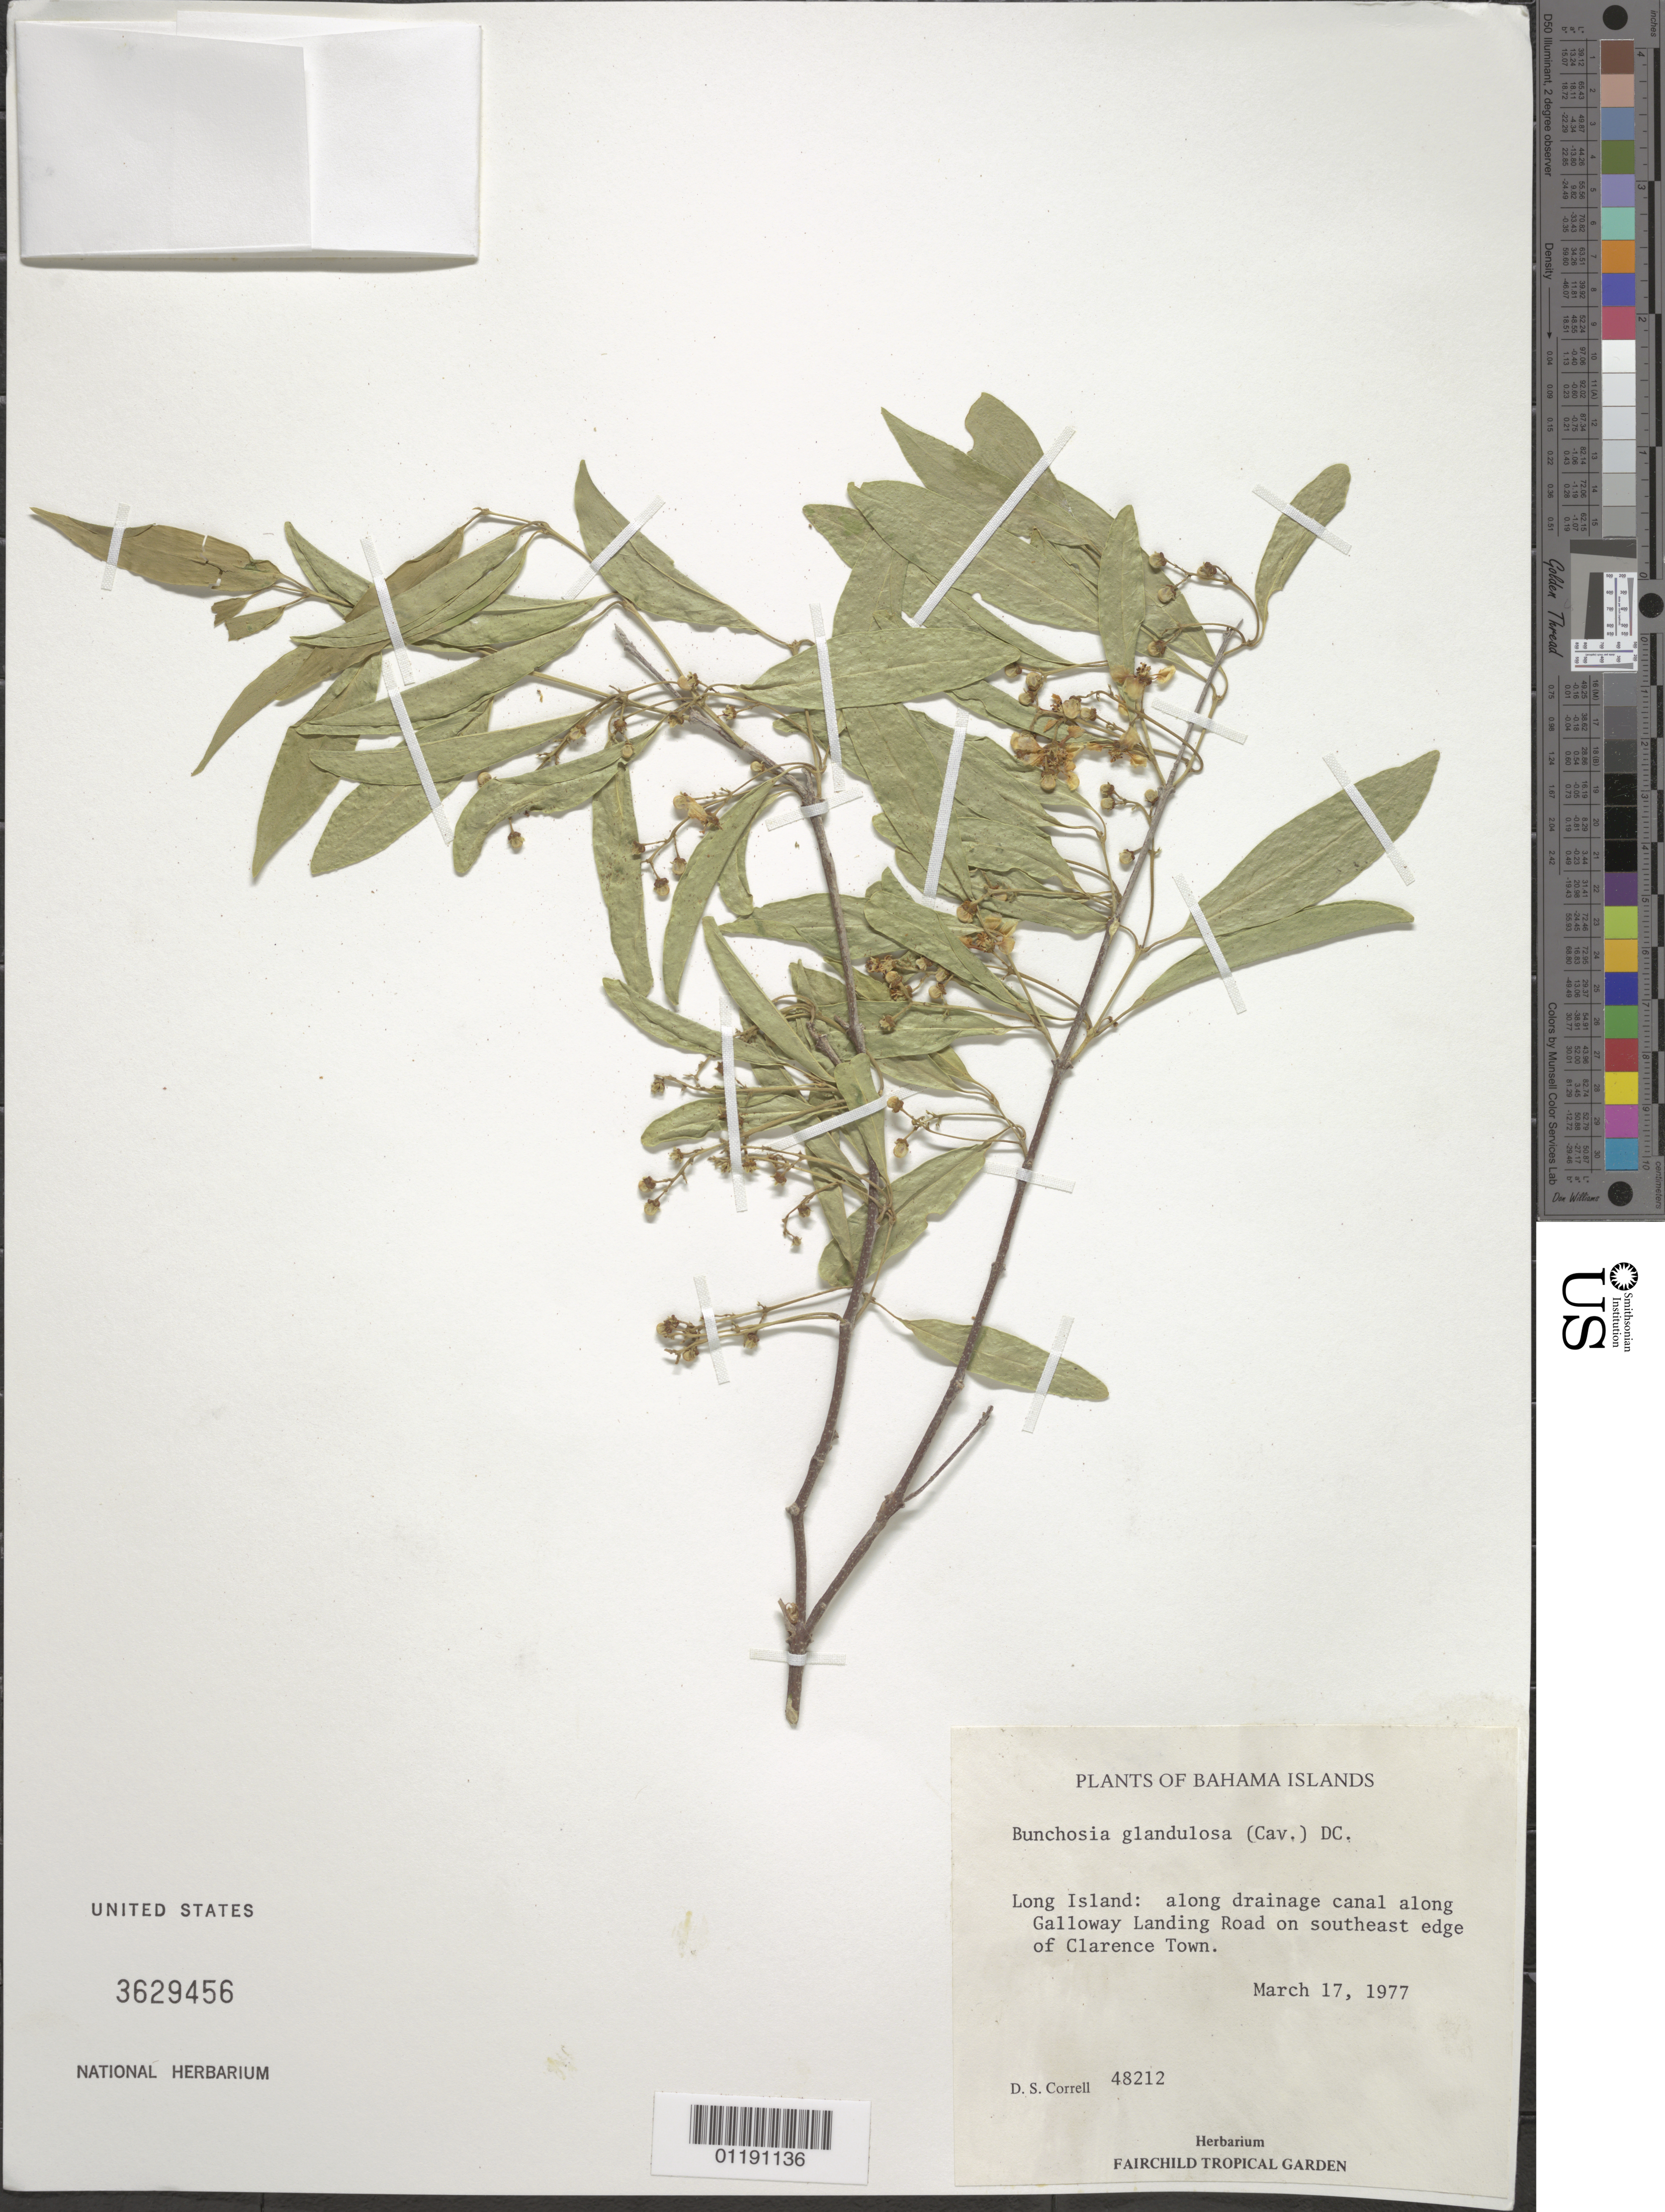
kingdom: Plantae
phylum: Tracheophyta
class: Magnoliopsida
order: Malpighiales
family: Malpighiaceae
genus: Bunchosia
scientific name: Bunchosia glandulosa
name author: (Cav.) DC.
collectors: D. S. Correll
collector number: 48212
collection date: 1977-03-17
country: Bahamas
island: Long Island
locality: Along drainage canal along Galloway Landing Road on SE edge of Clarence Town.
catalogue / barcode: US 3629456